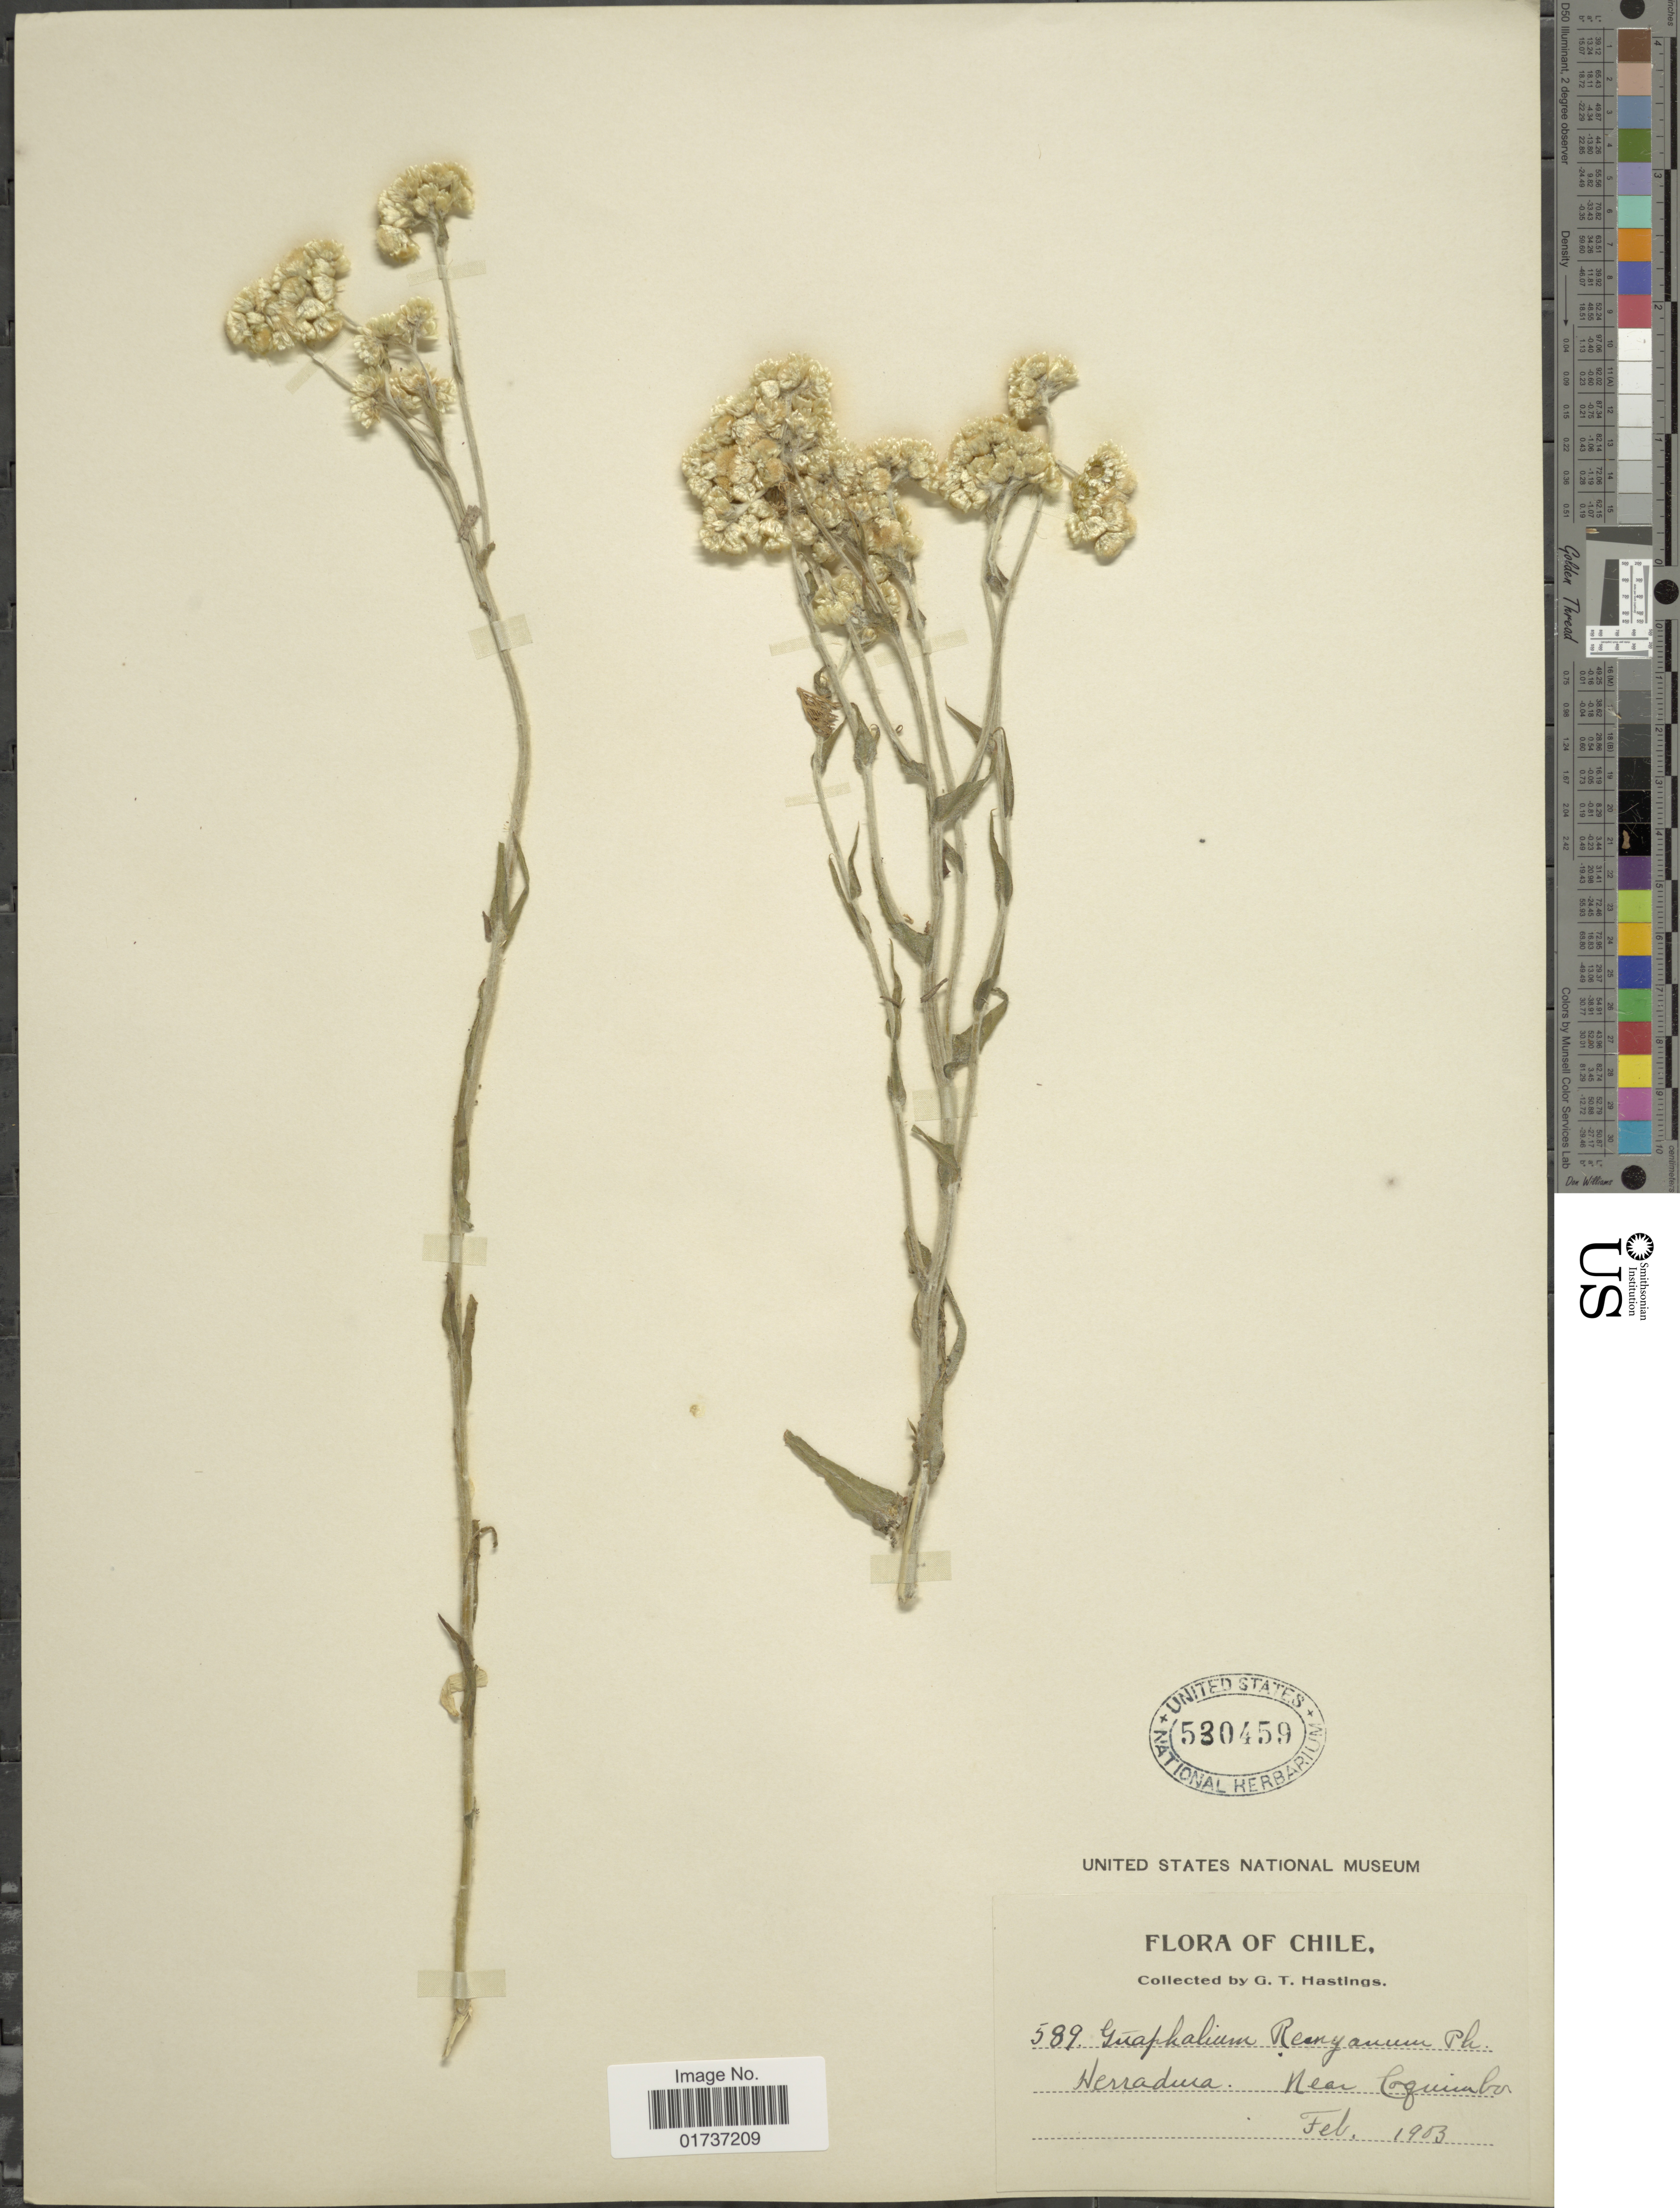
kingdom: Plantae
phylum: Tracheophyta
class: Magnoliopsida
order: Asterales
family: Asteraceae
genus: Gnaphalium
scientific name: Gnaphalium remyanum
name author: Phil.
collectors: G. Hastings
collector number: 589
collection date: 1903-02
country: Chile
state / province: Coquimbo (IV)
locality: Herradua Near Coquimba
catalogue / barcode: US 530459